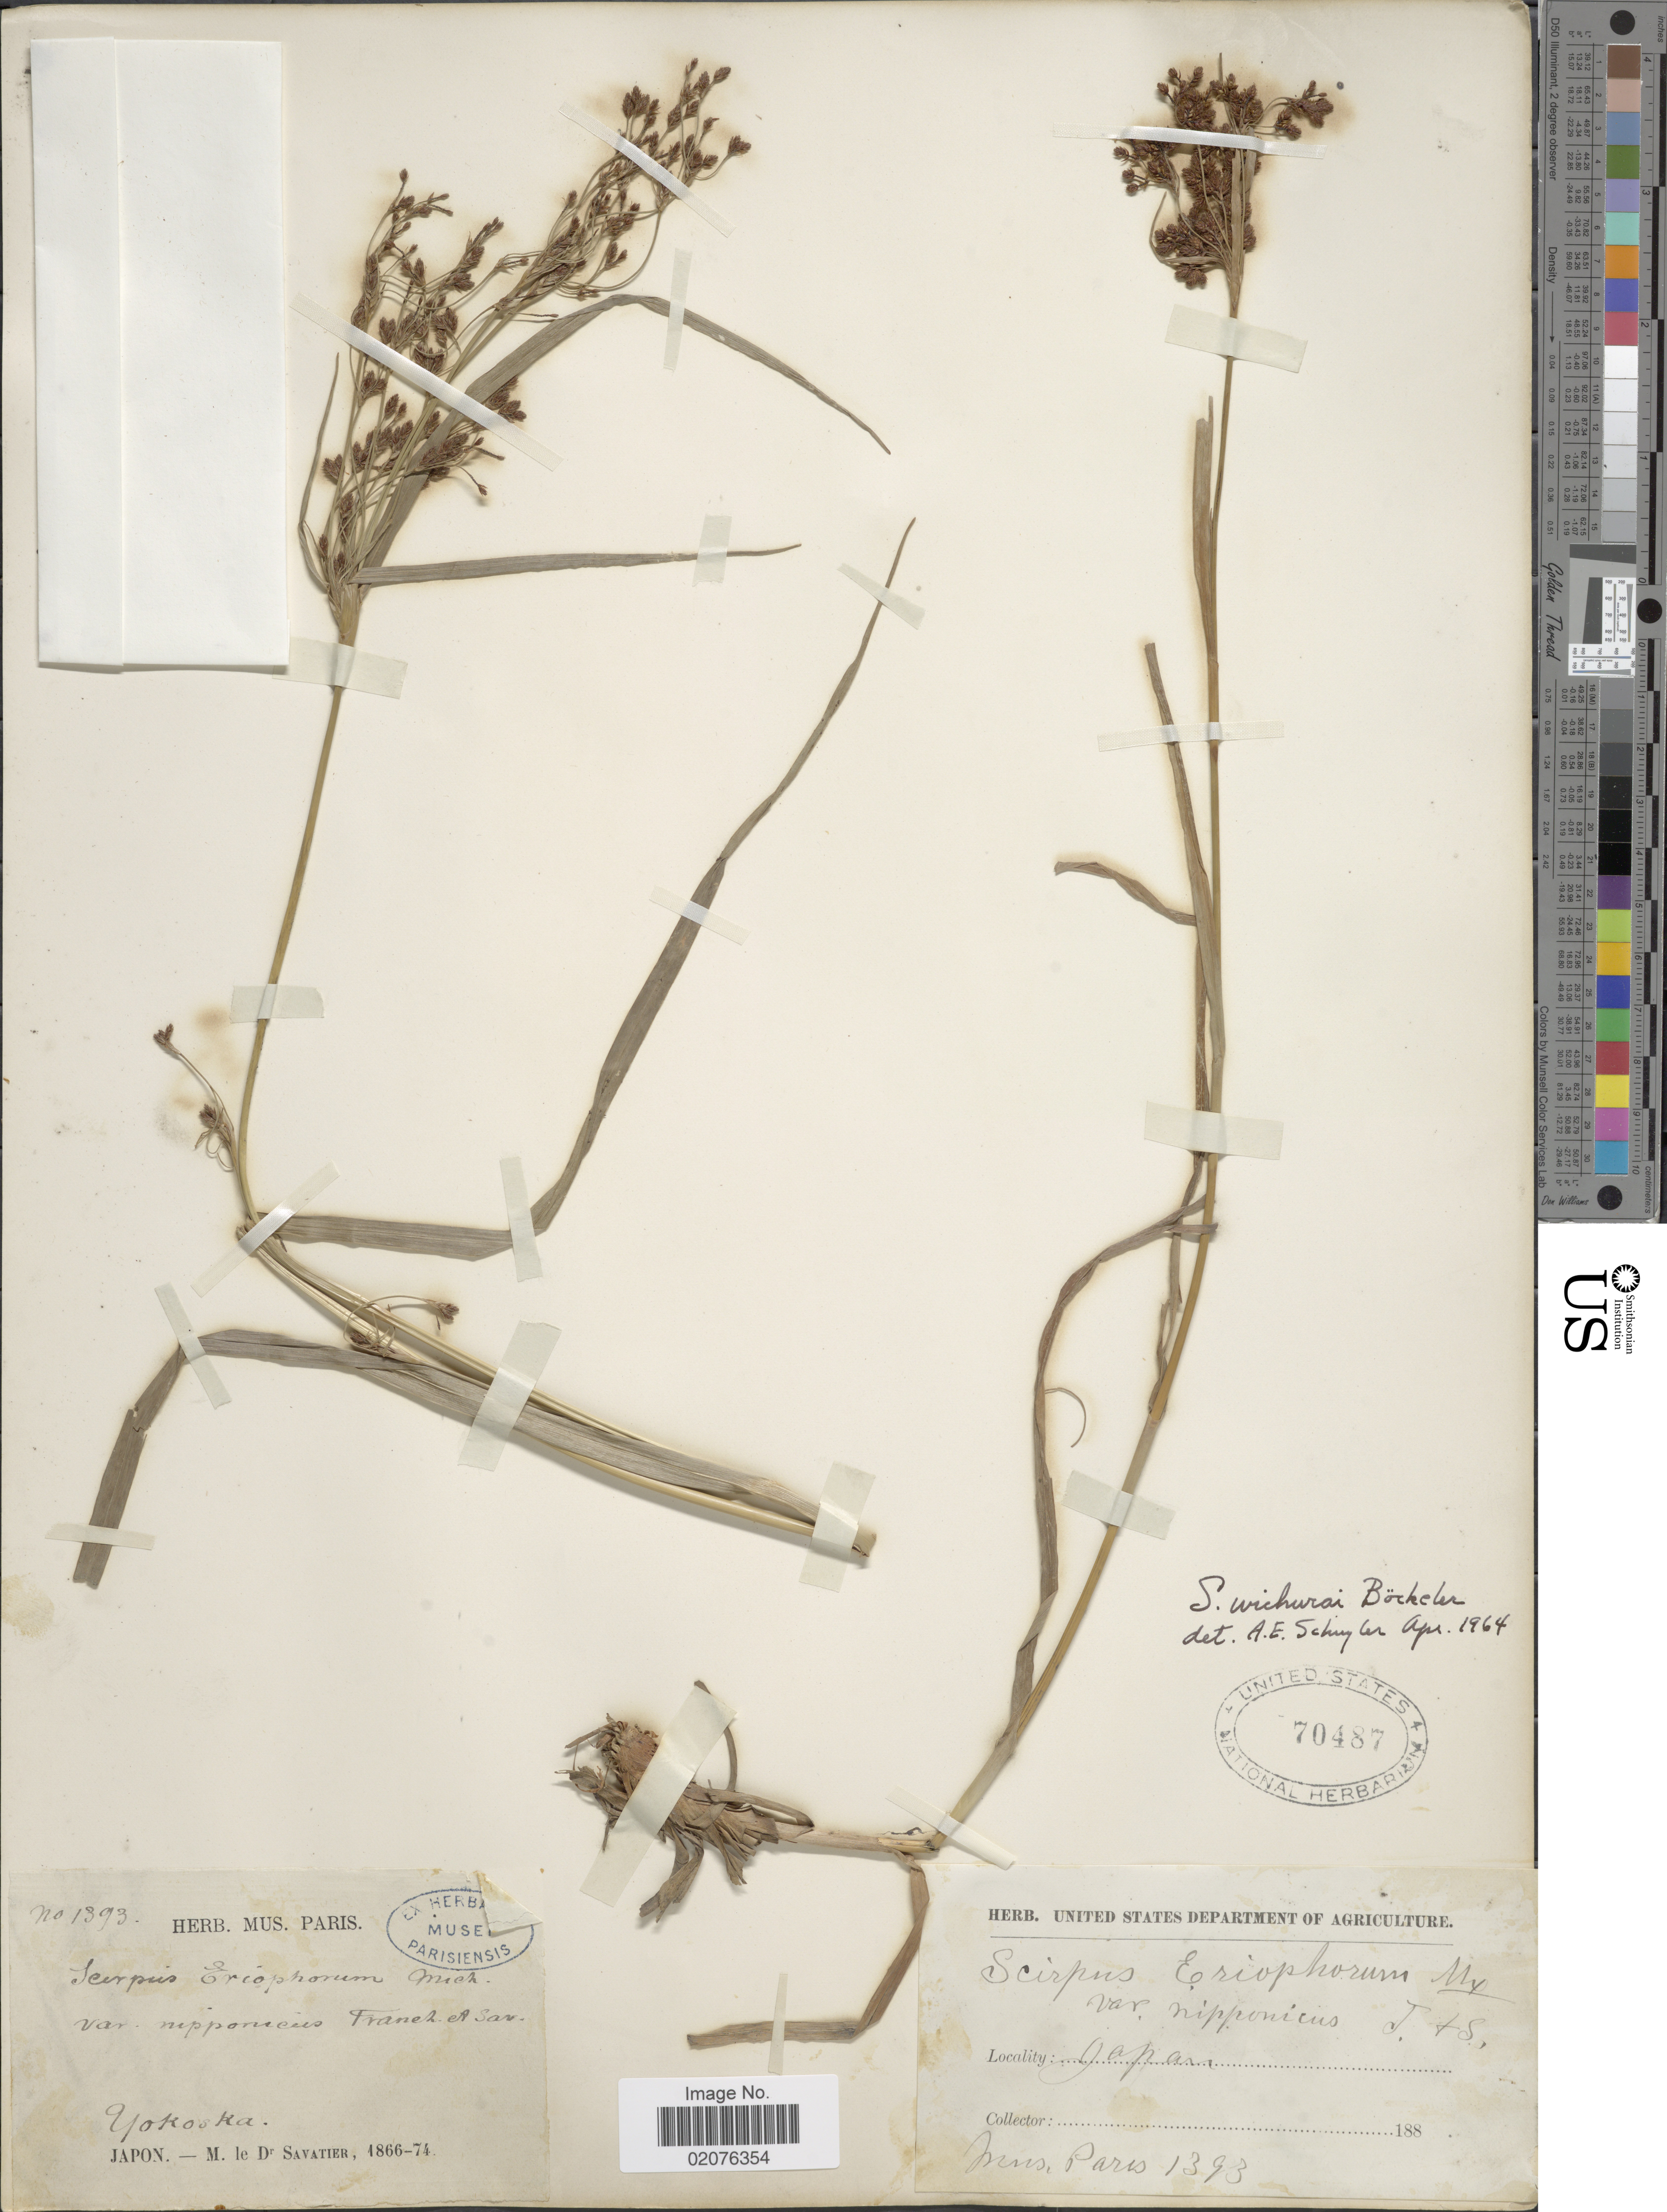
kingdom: Plantae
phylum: Tracheophyta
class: Liliopsida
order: Poales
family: Cyperaceae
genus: Scirpus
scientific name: Scirpus wichurae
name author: Boeckeler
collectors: M. Savatier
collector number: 1393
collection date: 1866/1874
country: Japan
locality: Yokoska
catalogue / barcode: US 70487